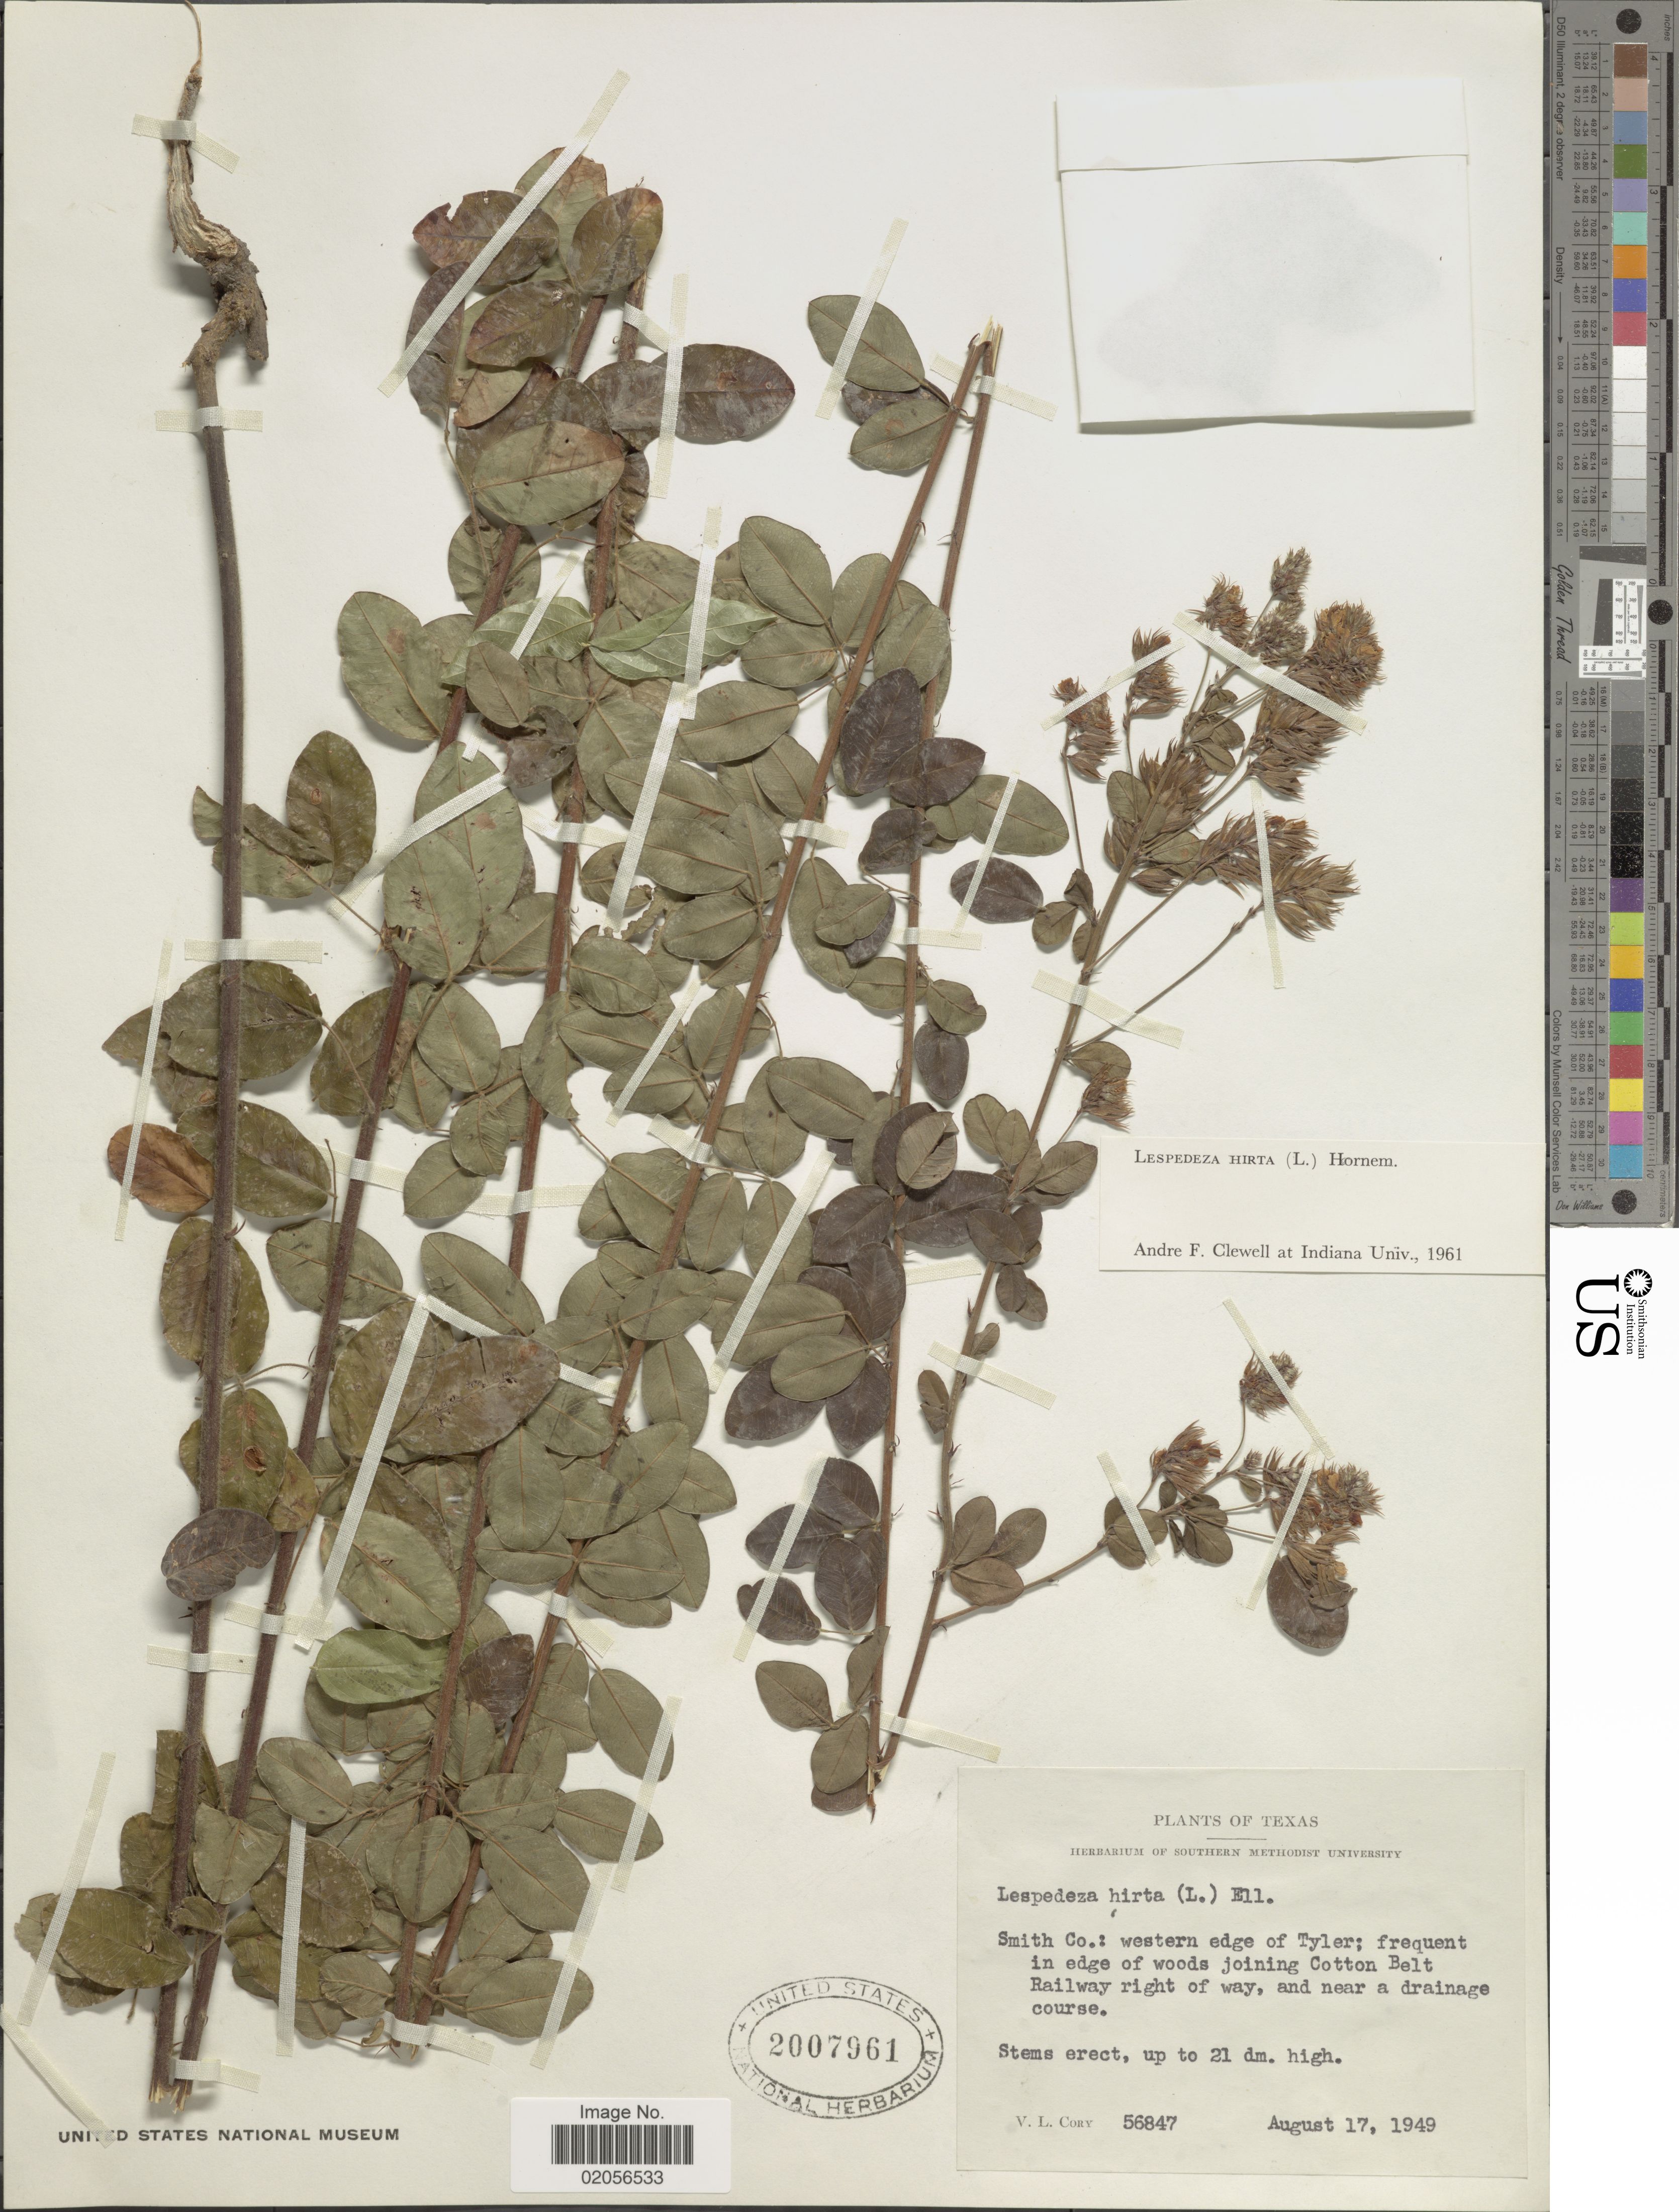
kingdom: Plantae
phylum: Tracheophyta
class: Magnoliopsida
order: Fabales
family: Fabaceae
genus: Lespedeza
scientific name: Lespedeza hirta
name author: (L.) Hornem.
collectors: V. Cory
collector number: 56847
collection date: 1949-08-17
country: United States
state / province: Texas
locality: Smith Co: western edge of Tyler; frequent in edge of woods joining Cotton Belt Railway right of way, and near a drainage course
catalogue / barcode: US 2007961